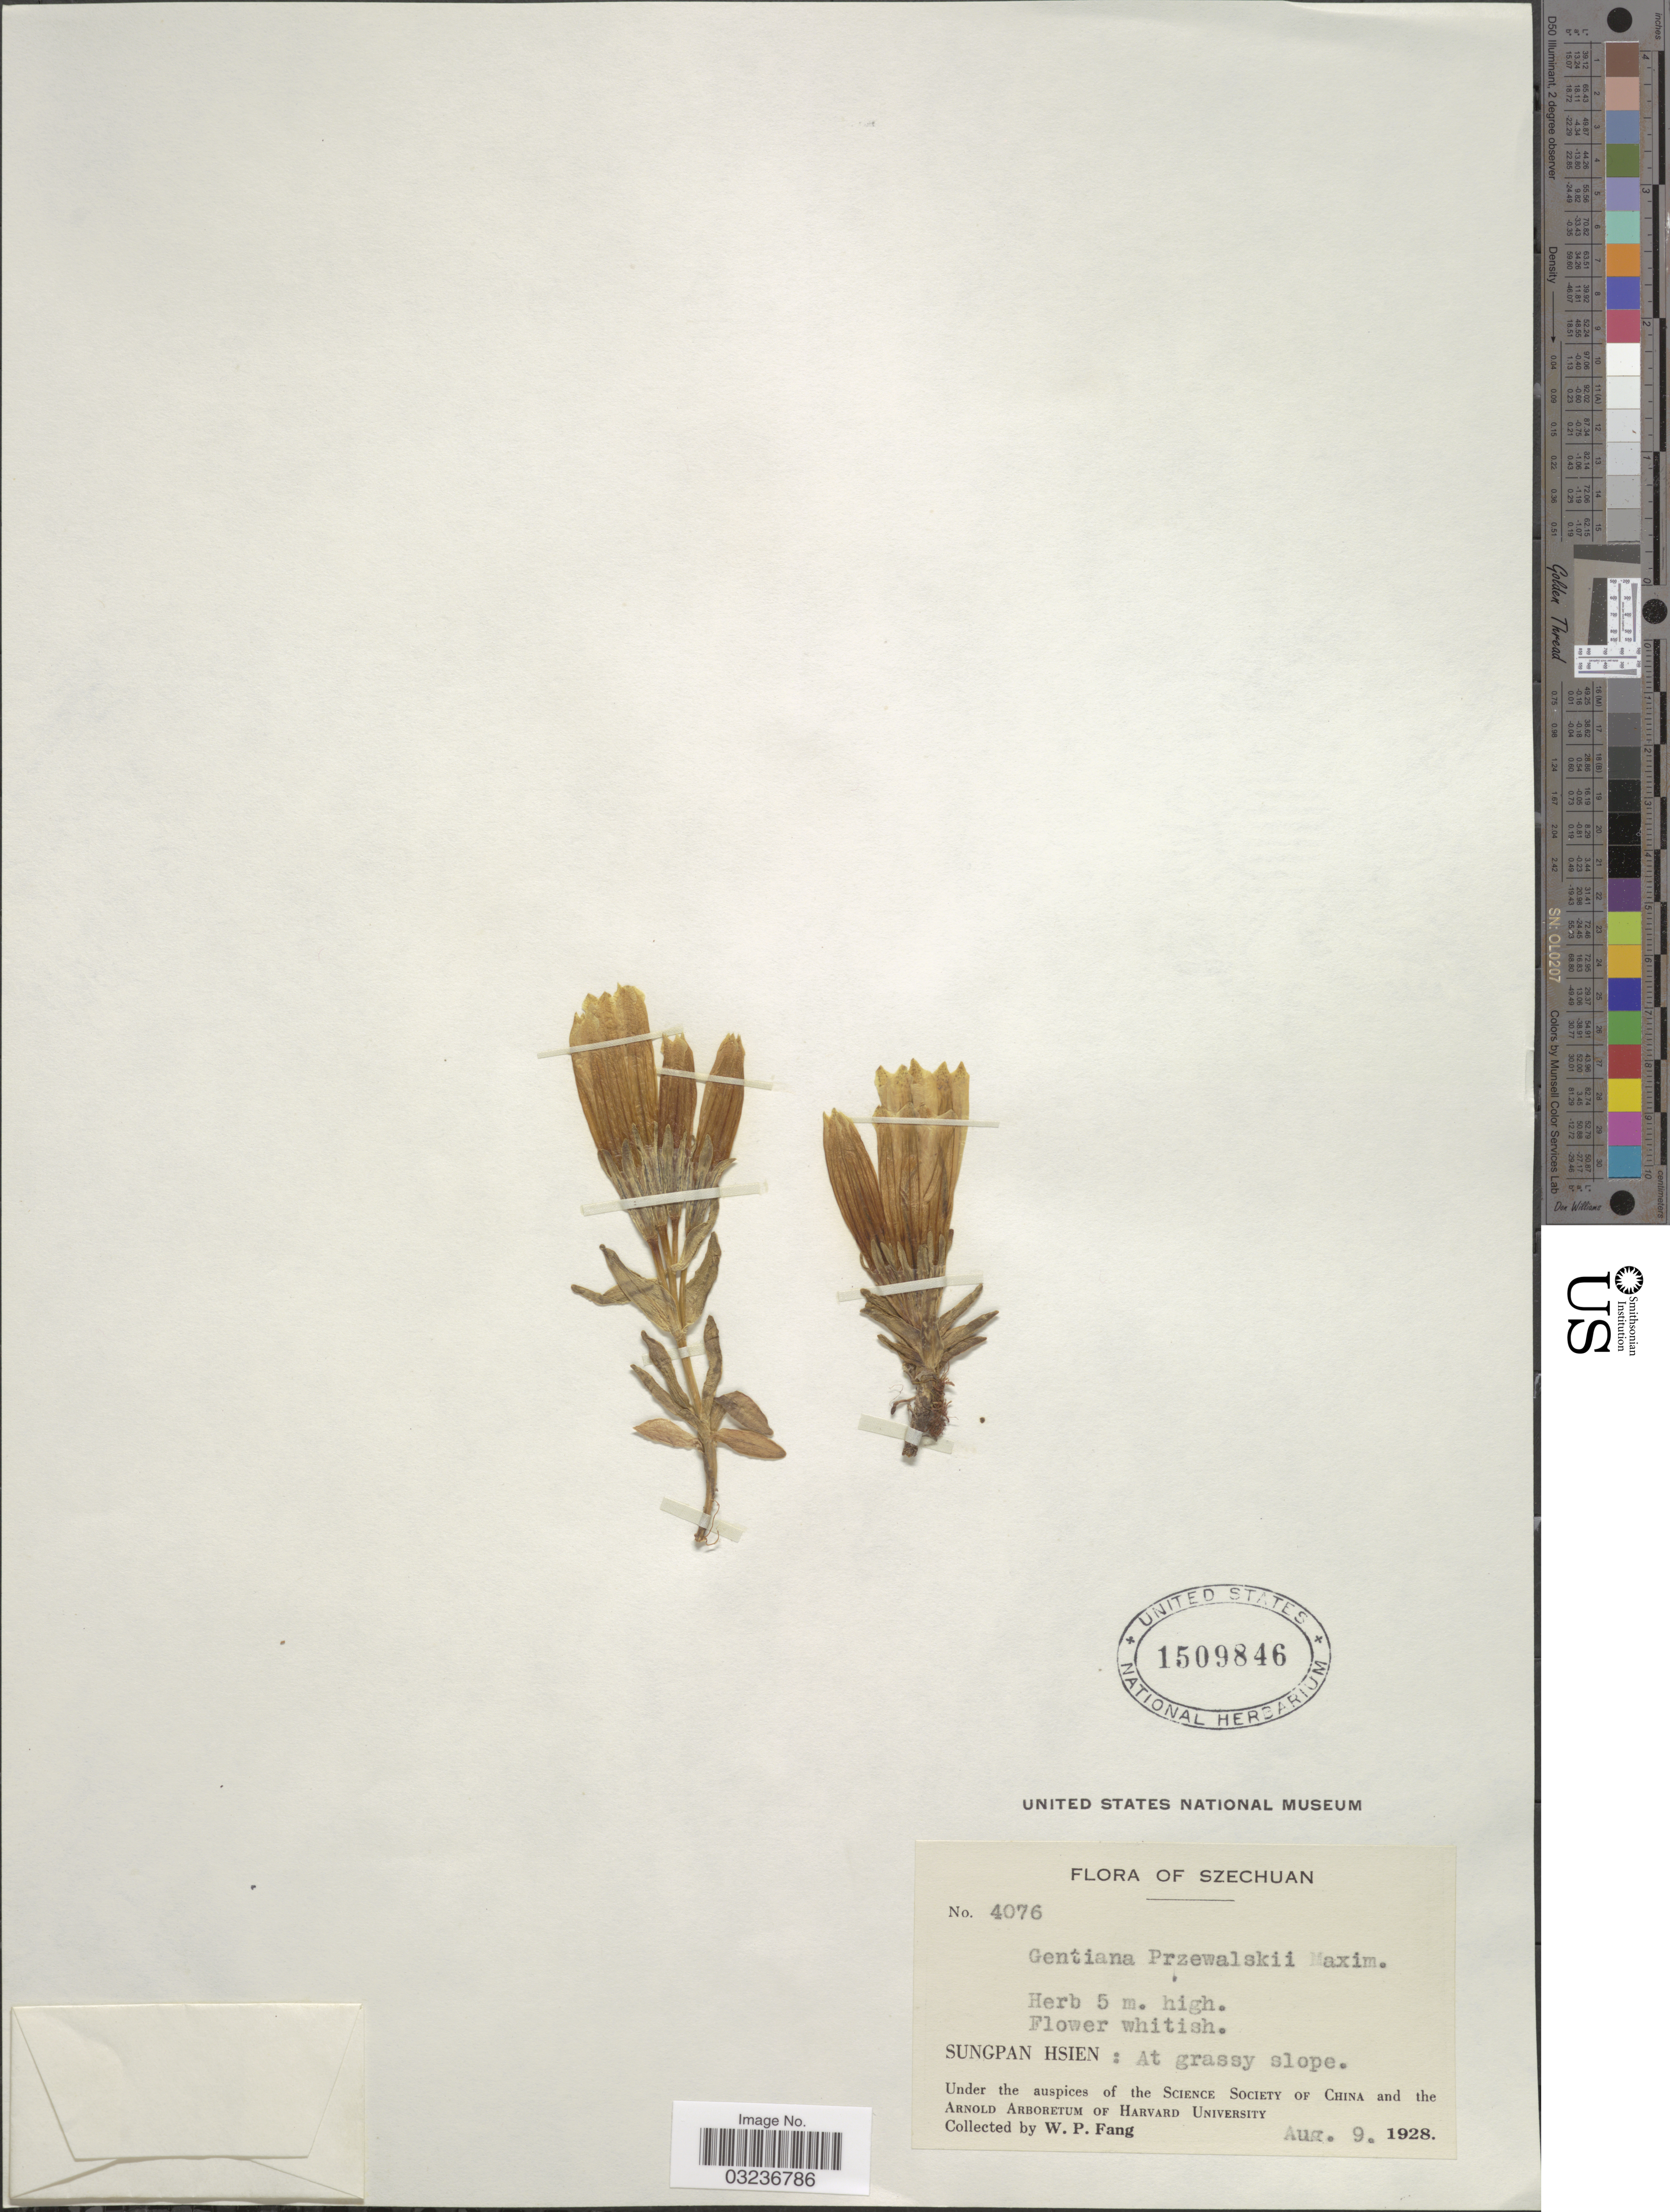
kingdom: Plantae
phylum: Tracheophyta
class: Magnoliopsida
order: Gentianales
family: Gentianaceae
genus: Gentiana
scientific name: Gentiana przewalskii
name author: Maxim.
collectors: W. P. Fang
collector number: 4076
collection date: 1928-08-09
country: China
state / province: Sichuan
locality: Szechuan, Sungpai Hsien: At grassy slope.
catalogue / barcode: US 1509846